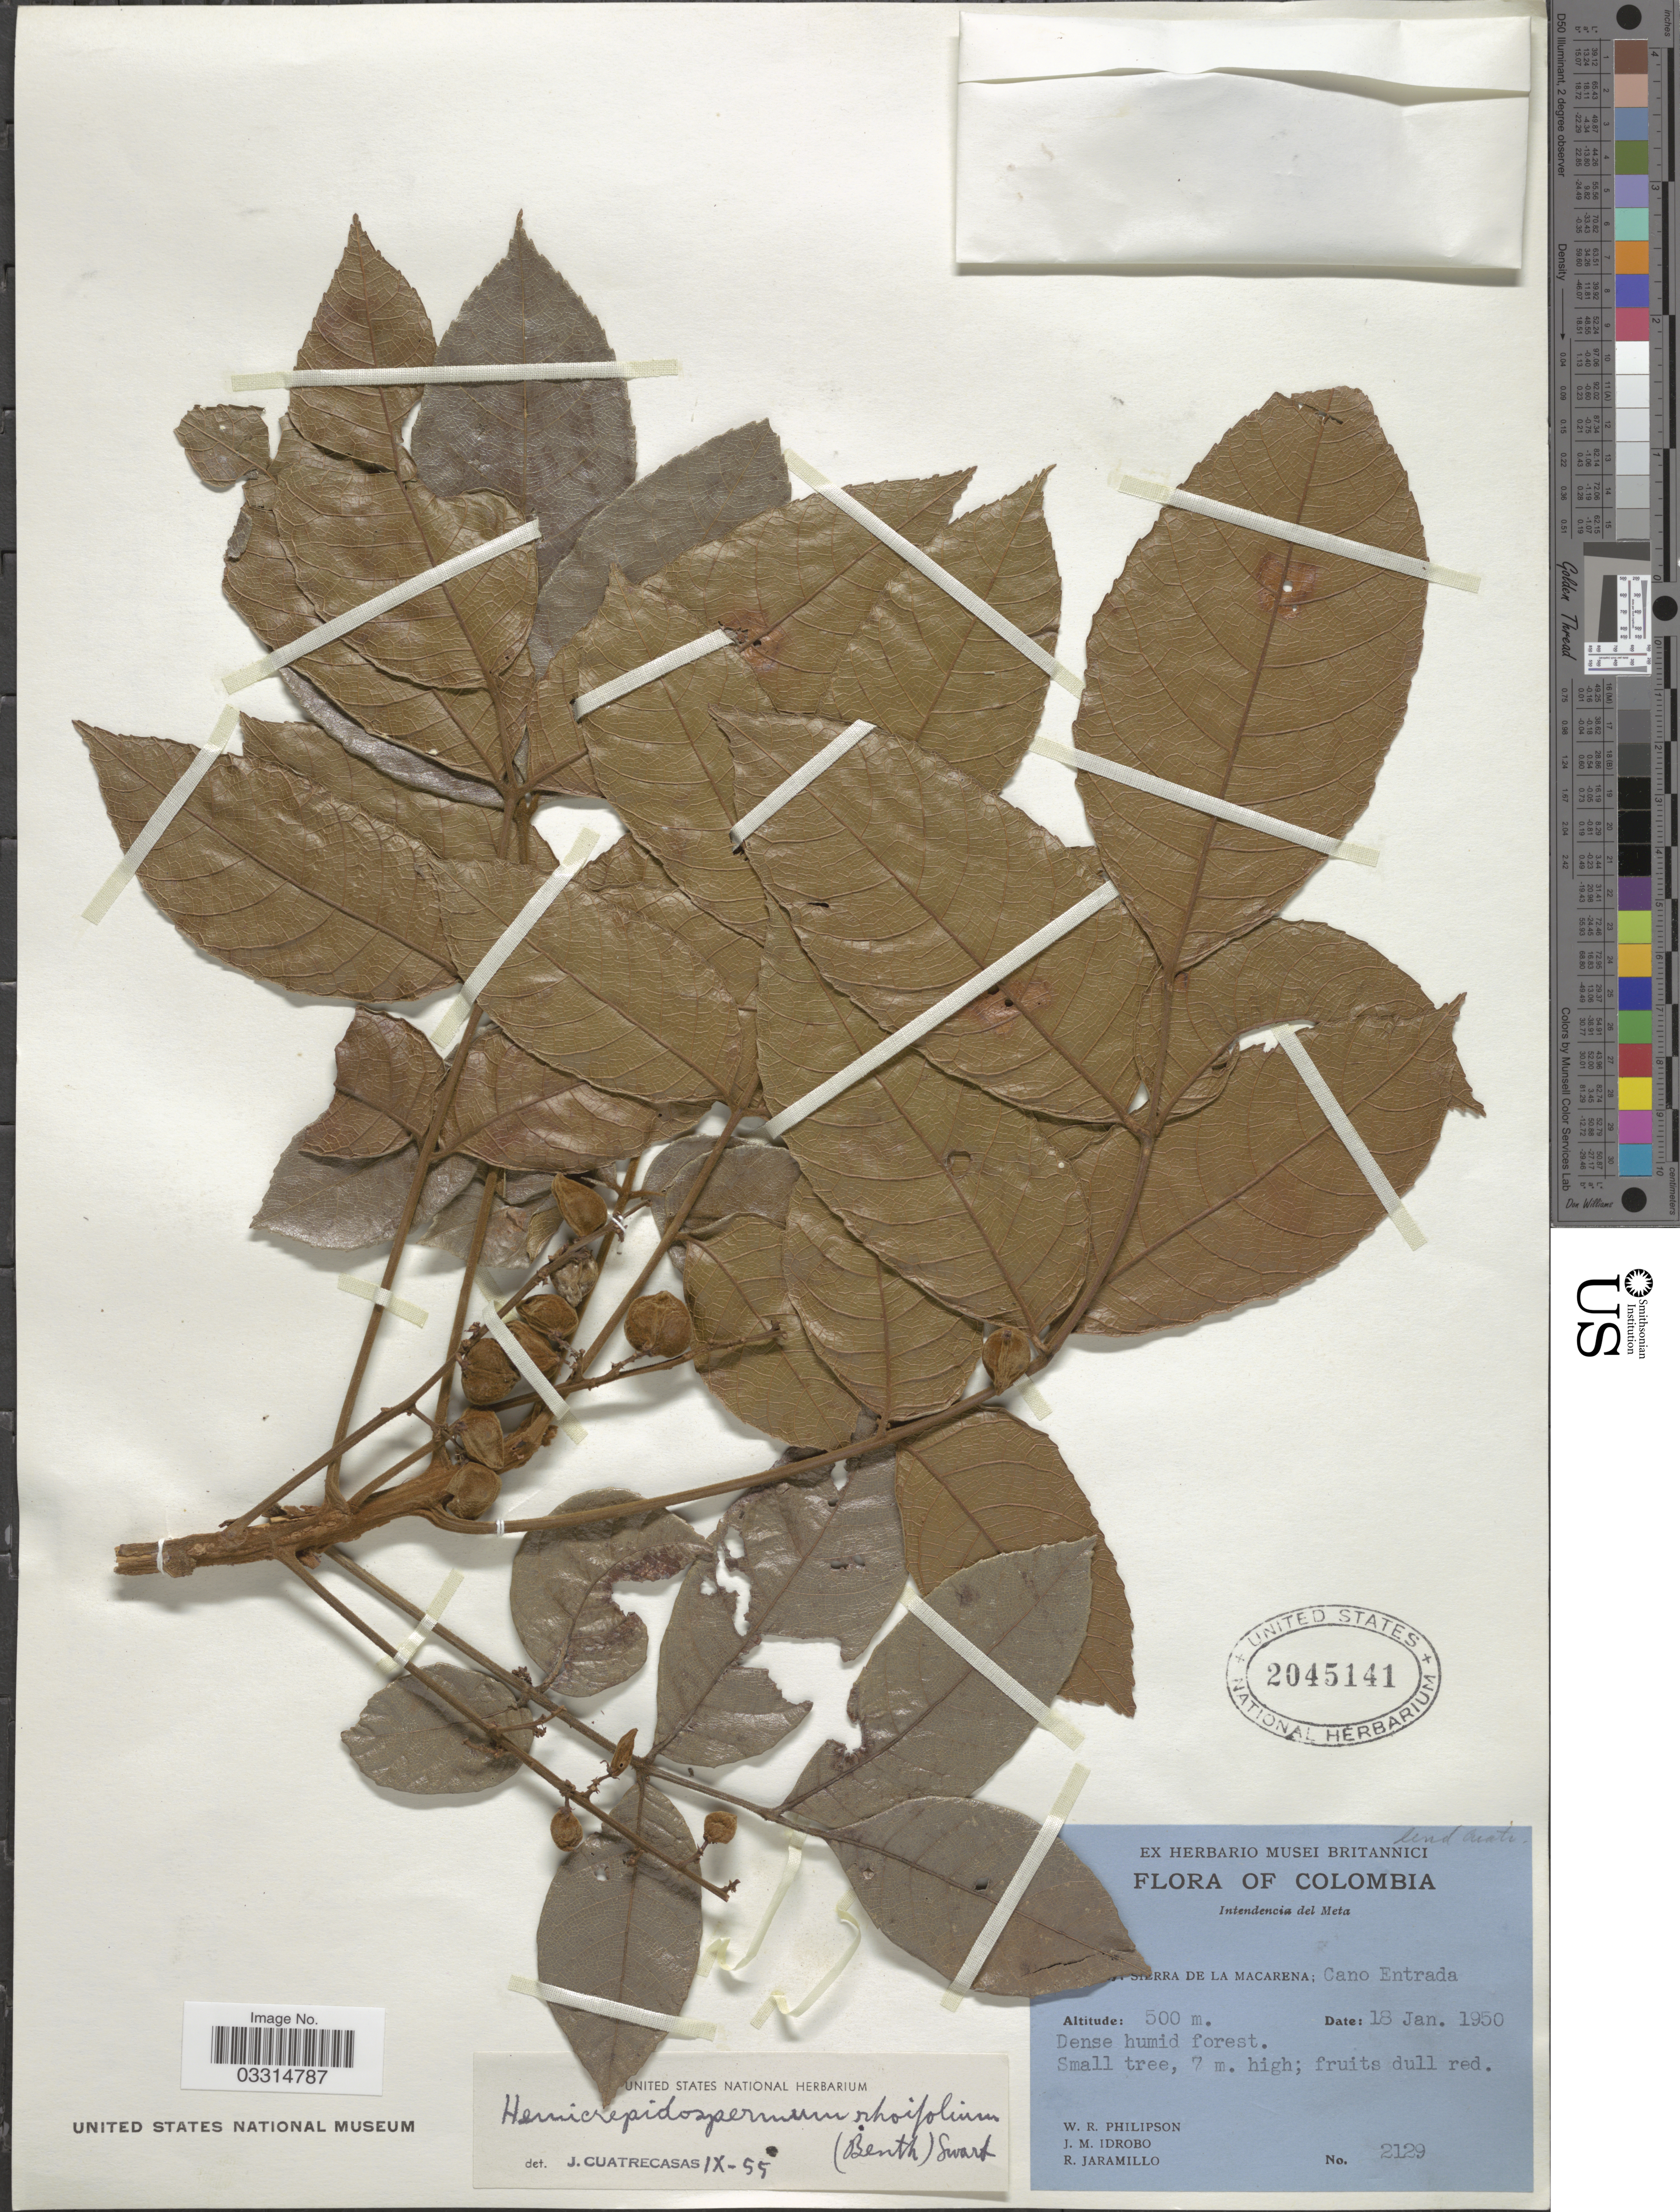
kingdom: Plantae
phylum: Tracheophyta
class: Magnoliopsida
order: Sapindales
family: Burseraceae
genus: Protium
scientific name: Protium rhoifolium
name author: (Benth.) Byng & Christenh.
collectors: W. R. Philipson, J. M. Idrobo & R. Jaramillo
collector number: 2129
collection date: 1950-01-18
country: Colombia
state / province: Meta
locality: Intendencia del Meta, Sierra de La Macarena; Cano Entrada.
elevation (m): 500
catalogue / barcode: US 2045141